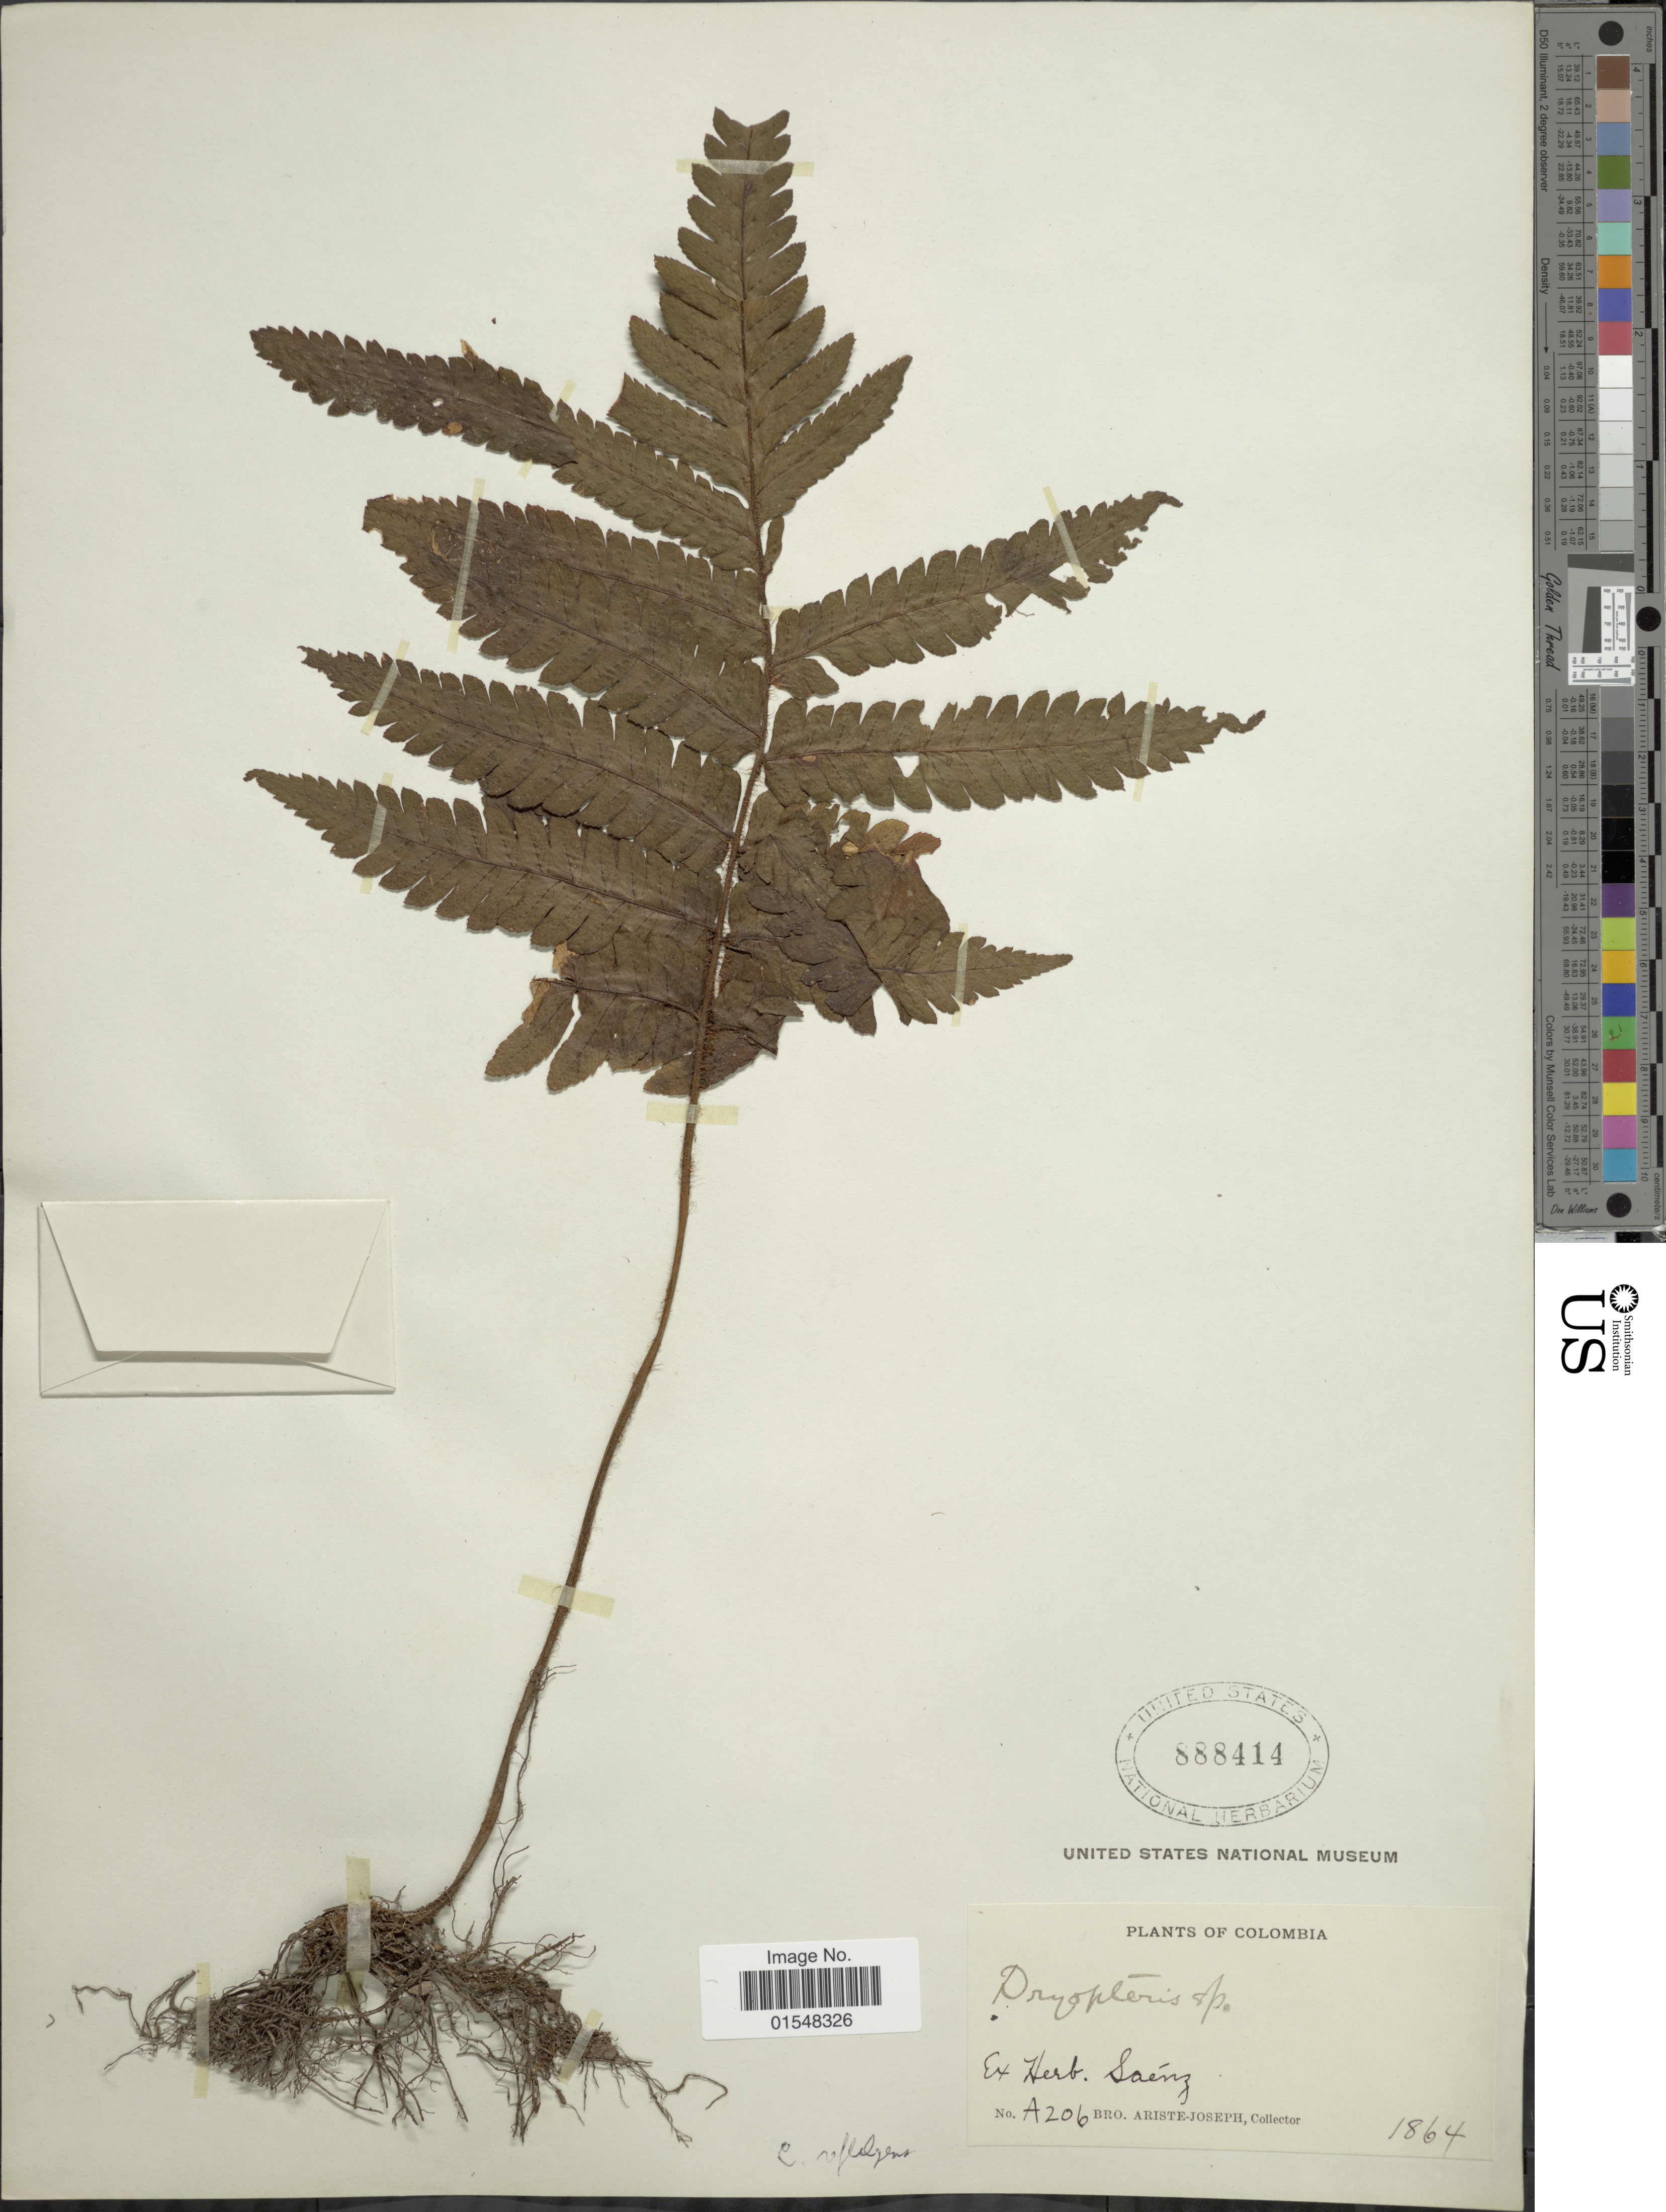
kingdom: Plantae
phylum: Tracheophyta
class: Polypodiopsida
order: Polypodiales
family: Dryopteridaceae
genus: Ctenitis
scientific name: Ctenitis refulgens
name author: (Mett.) Vareschi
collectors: Bro. Ariste-Joseph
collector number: A206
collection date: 1864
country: Colombia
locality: Colombia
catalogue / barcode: US 888414